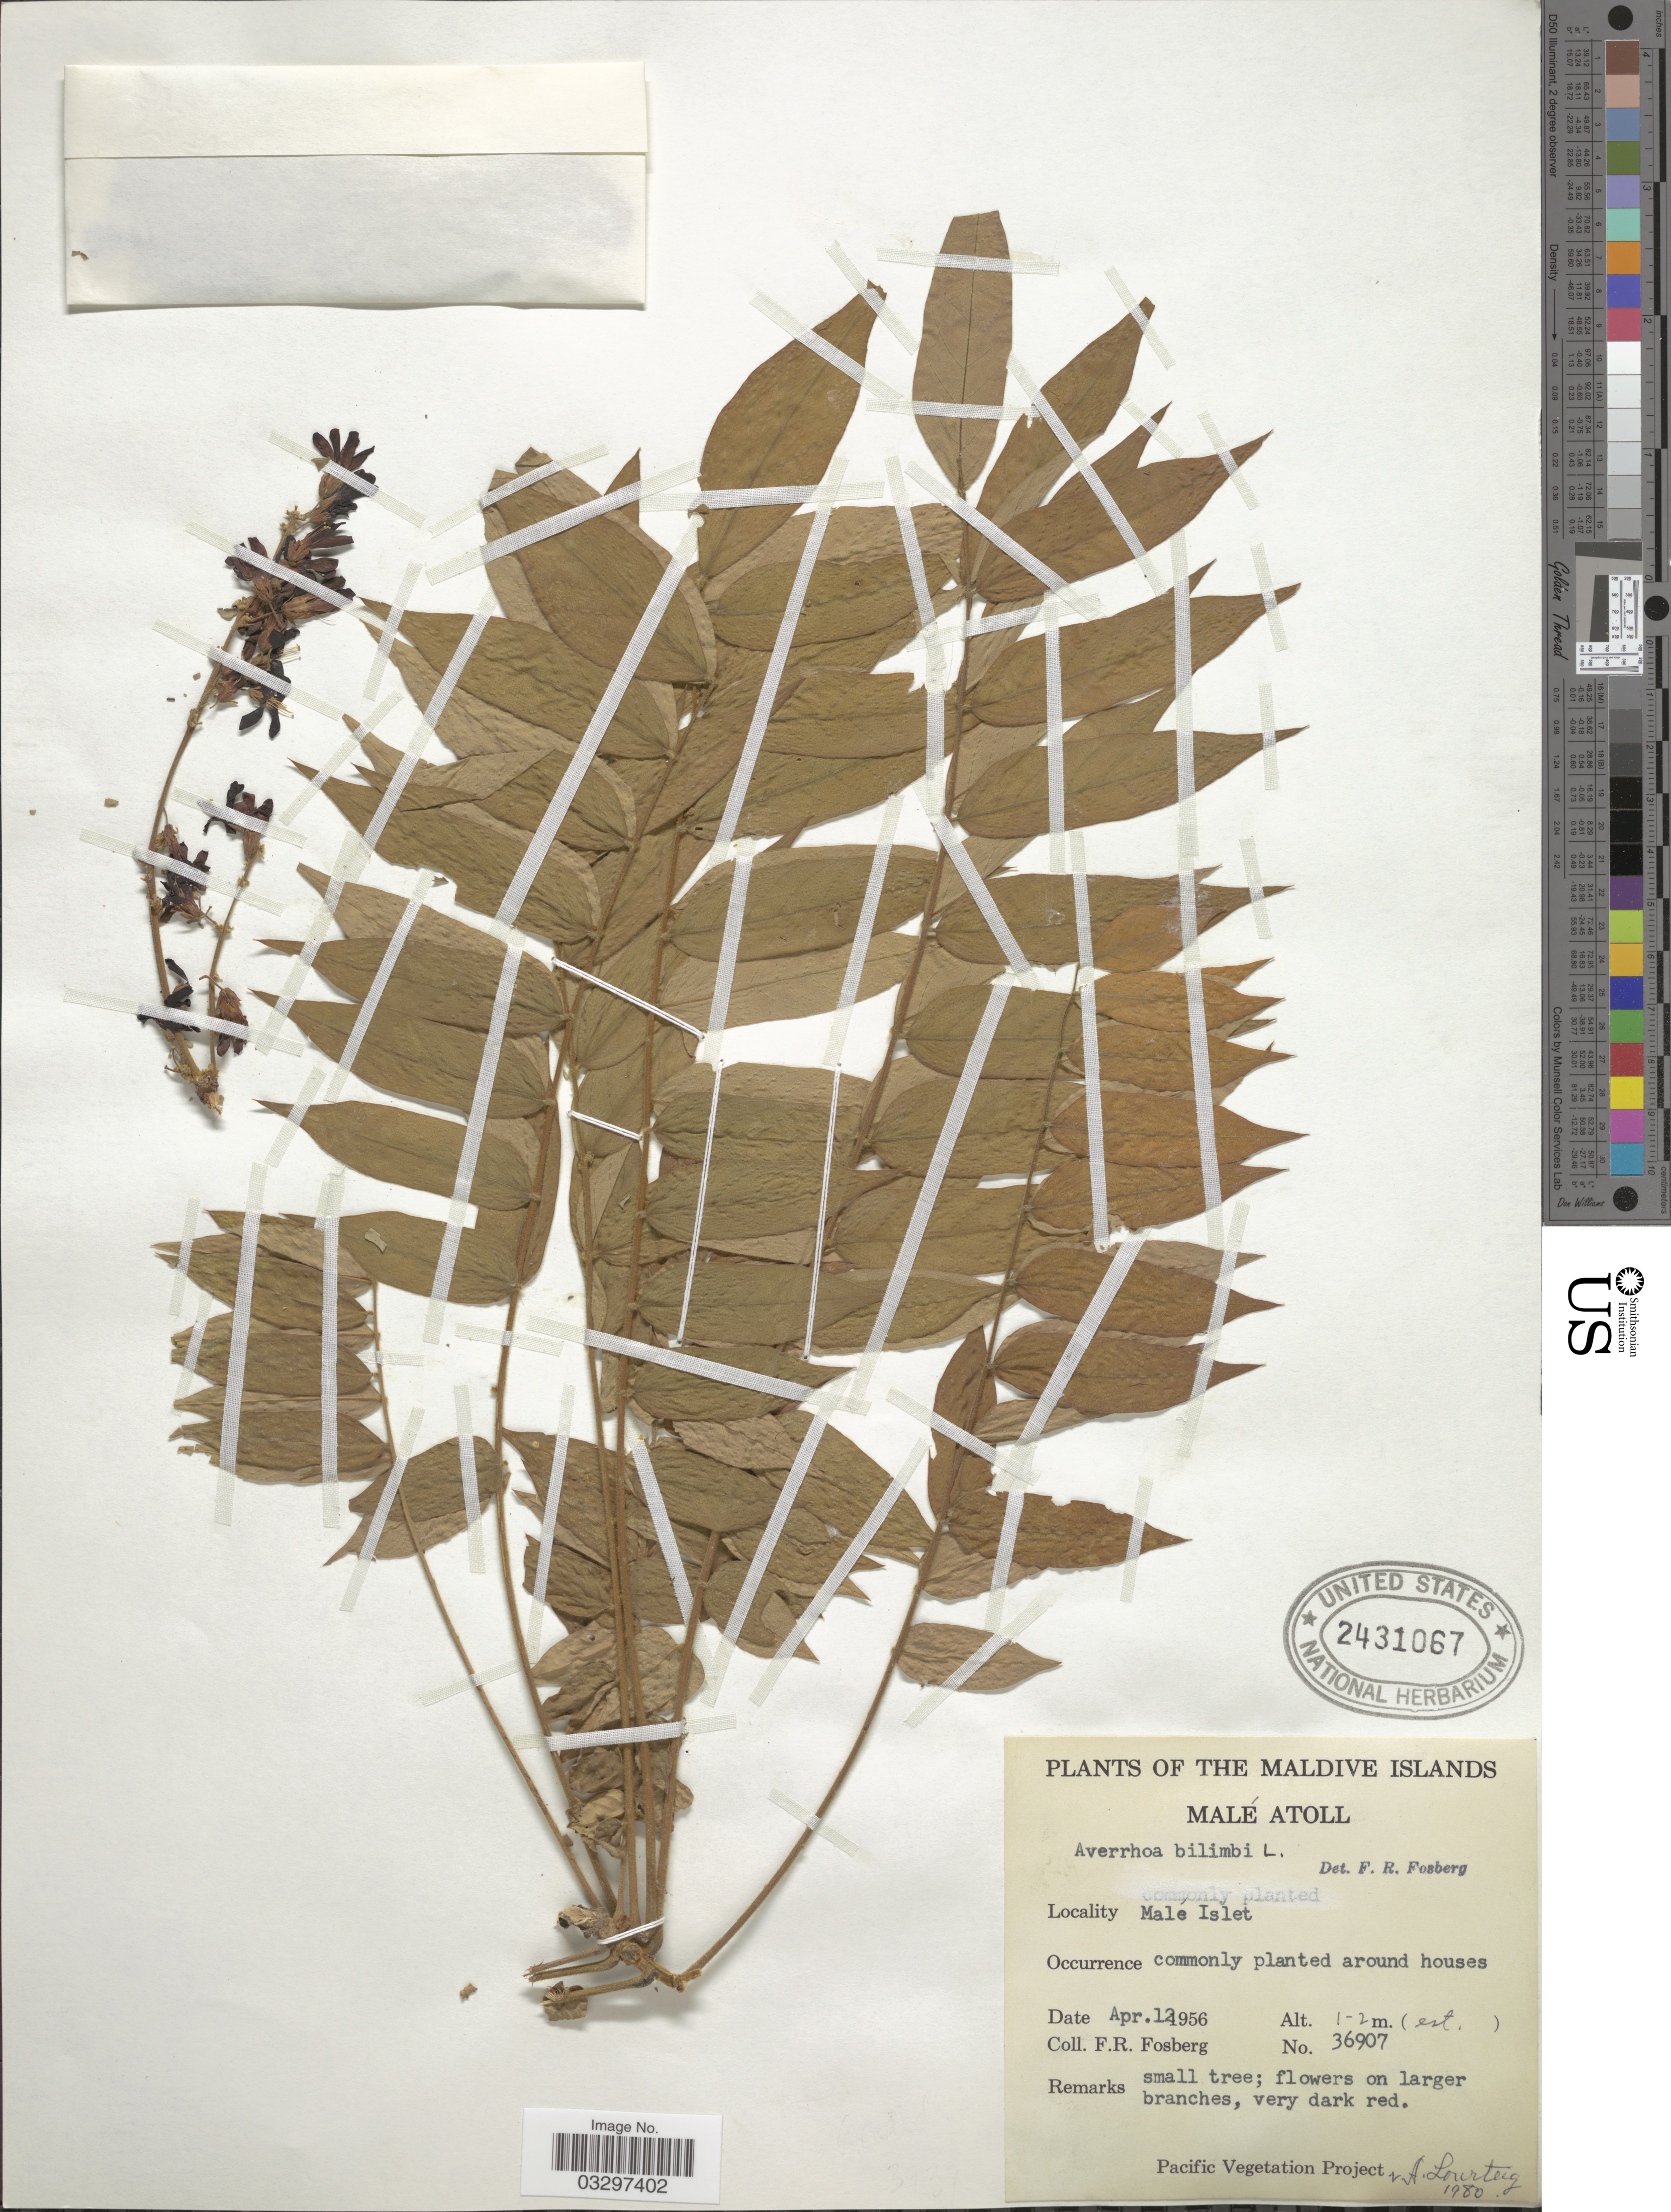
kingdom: Plantae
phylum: Tracheophyta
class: Magnoliopsida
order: Oxalidales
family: Oxalidaceae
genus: Averrhoa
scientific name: Averrhoa bilimbi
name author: L.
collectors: F. R. Fosberg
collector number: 36907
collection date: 1956-04-12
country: Maldive Islands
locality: The Maldive Islands. Malé Atoll. Malé Islet.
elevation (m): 1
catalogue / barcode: US 2431067